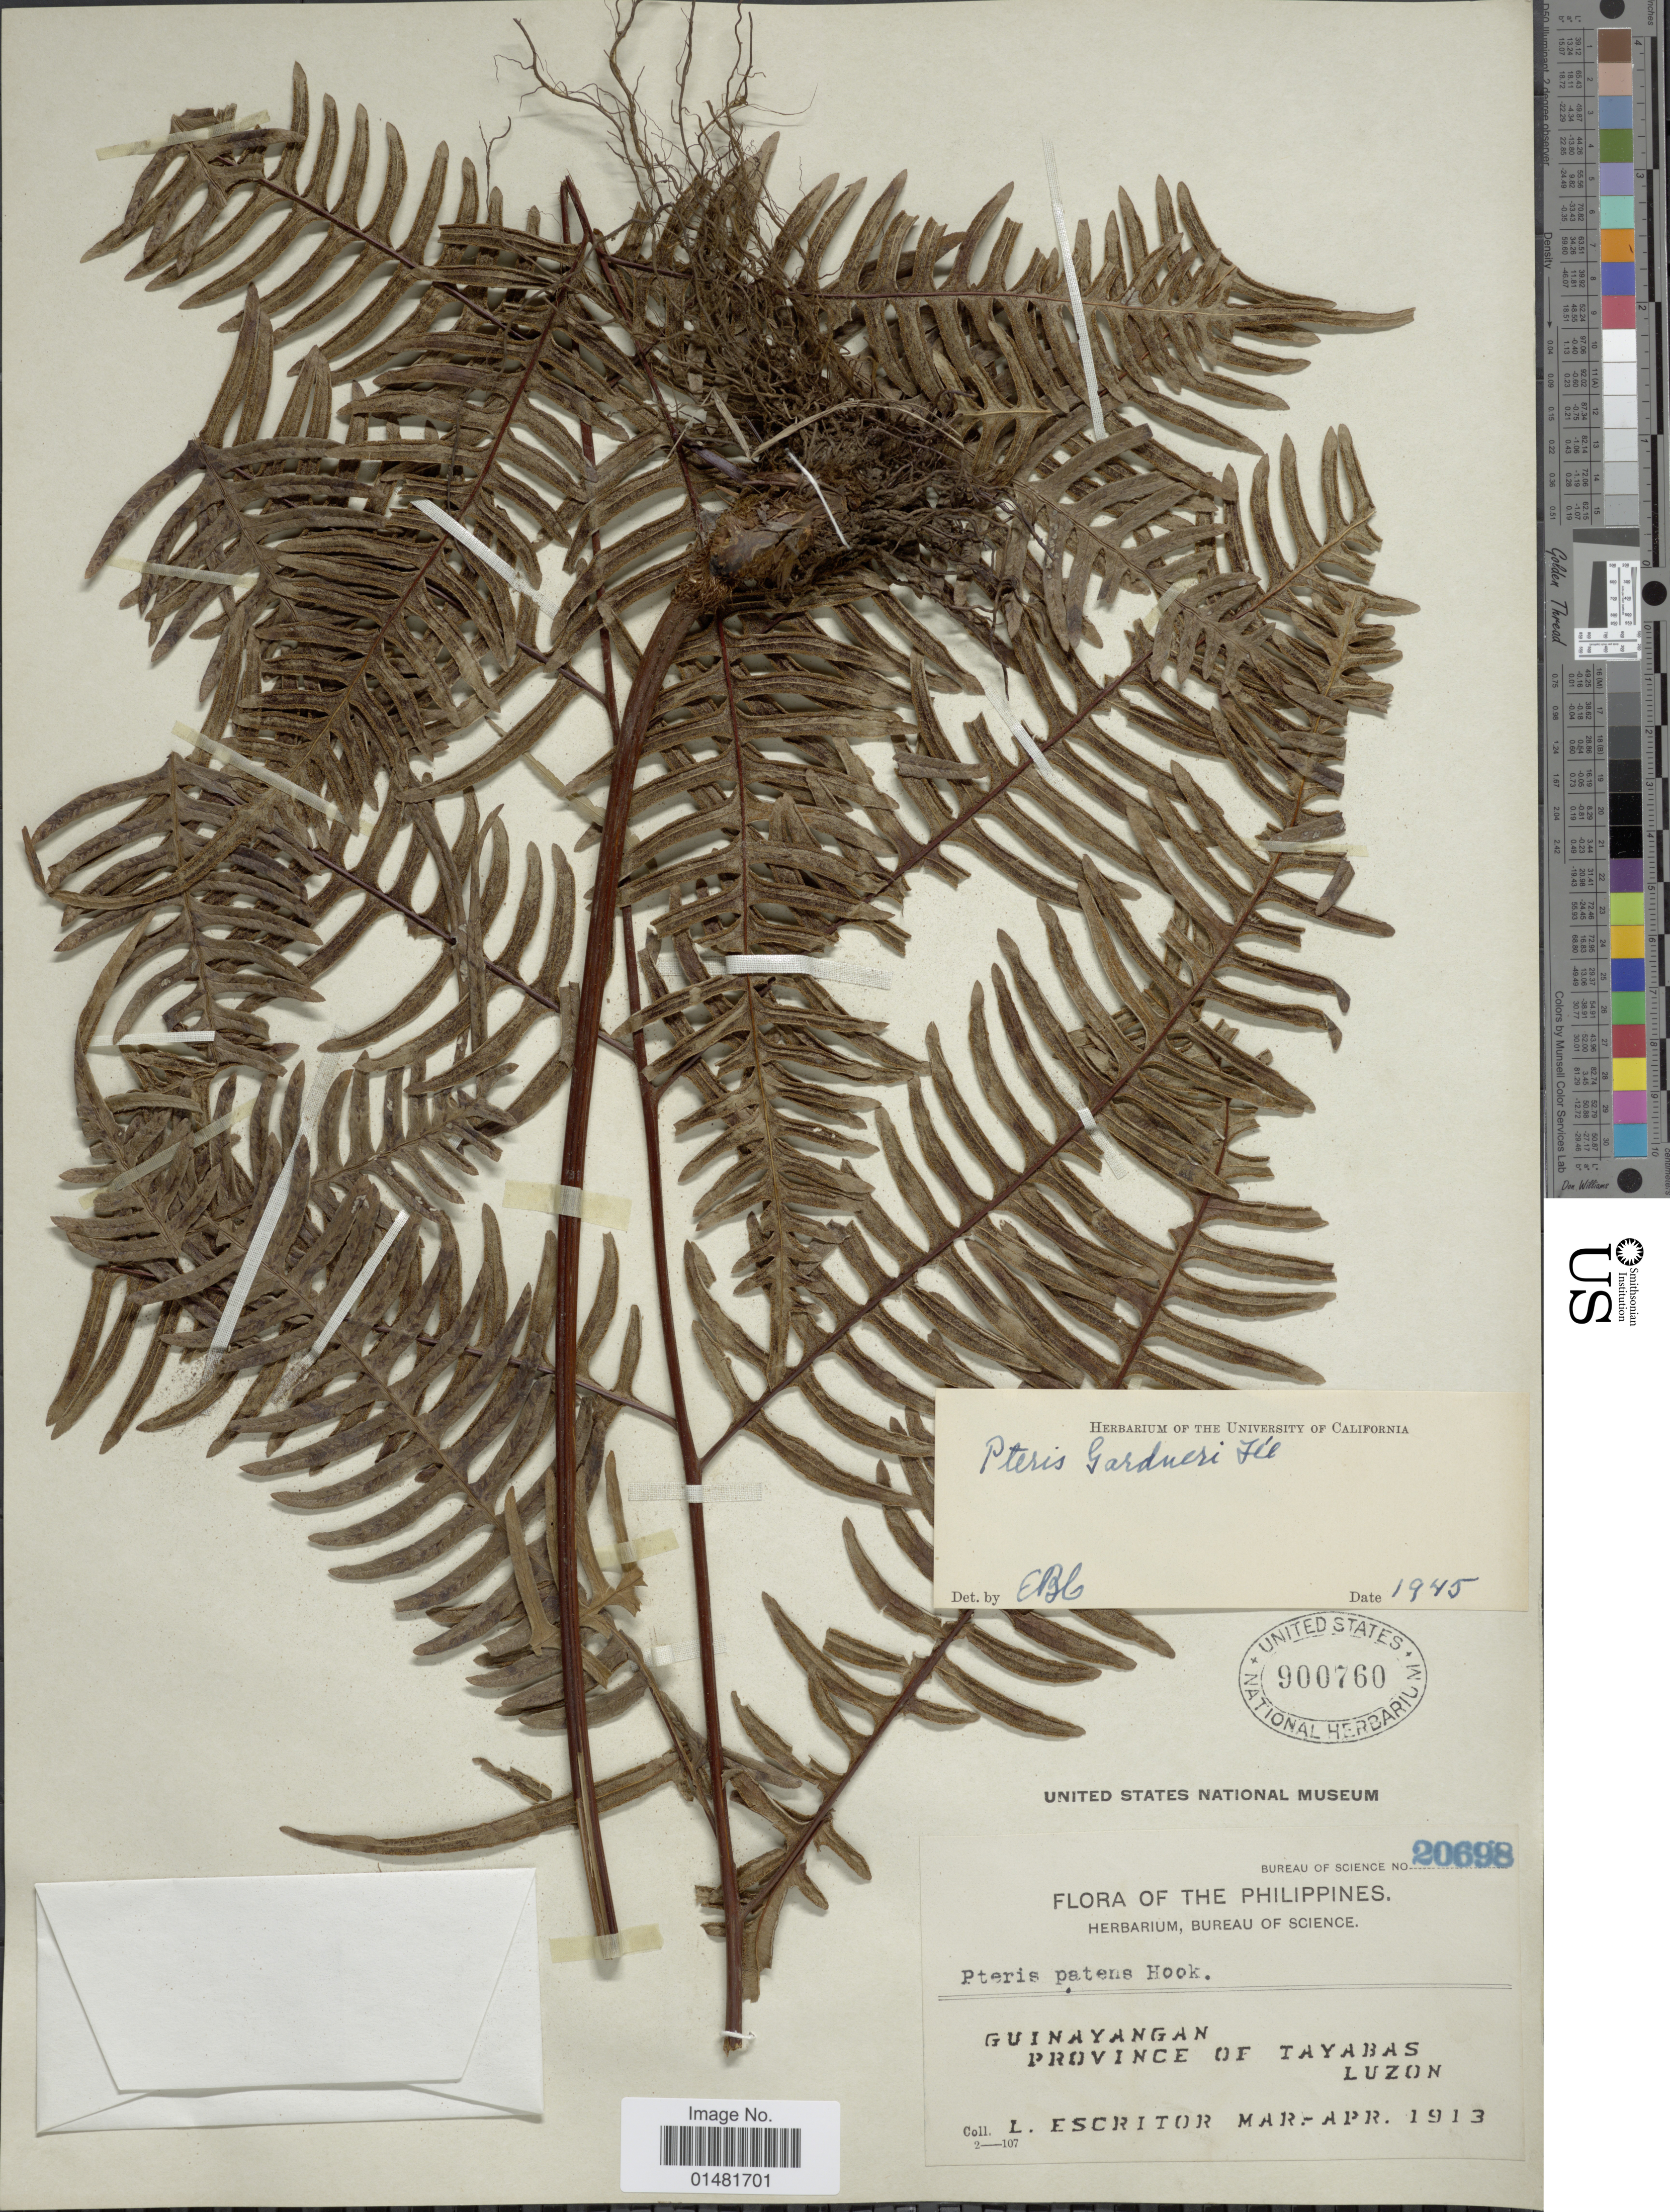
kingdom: Plantae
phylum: Tracheophyta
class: Polypodiopsida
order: Polypodiales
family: Pteridaceae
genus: Pteris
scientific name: Pteris gardneri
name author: (Fée) Hook.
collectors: L. Escritor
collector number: Bureau of Science 20698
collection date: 1913-03/1913-04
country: Philippines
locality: Guinayangan, Province of Tayabas, Luzon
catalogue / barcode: US 900760